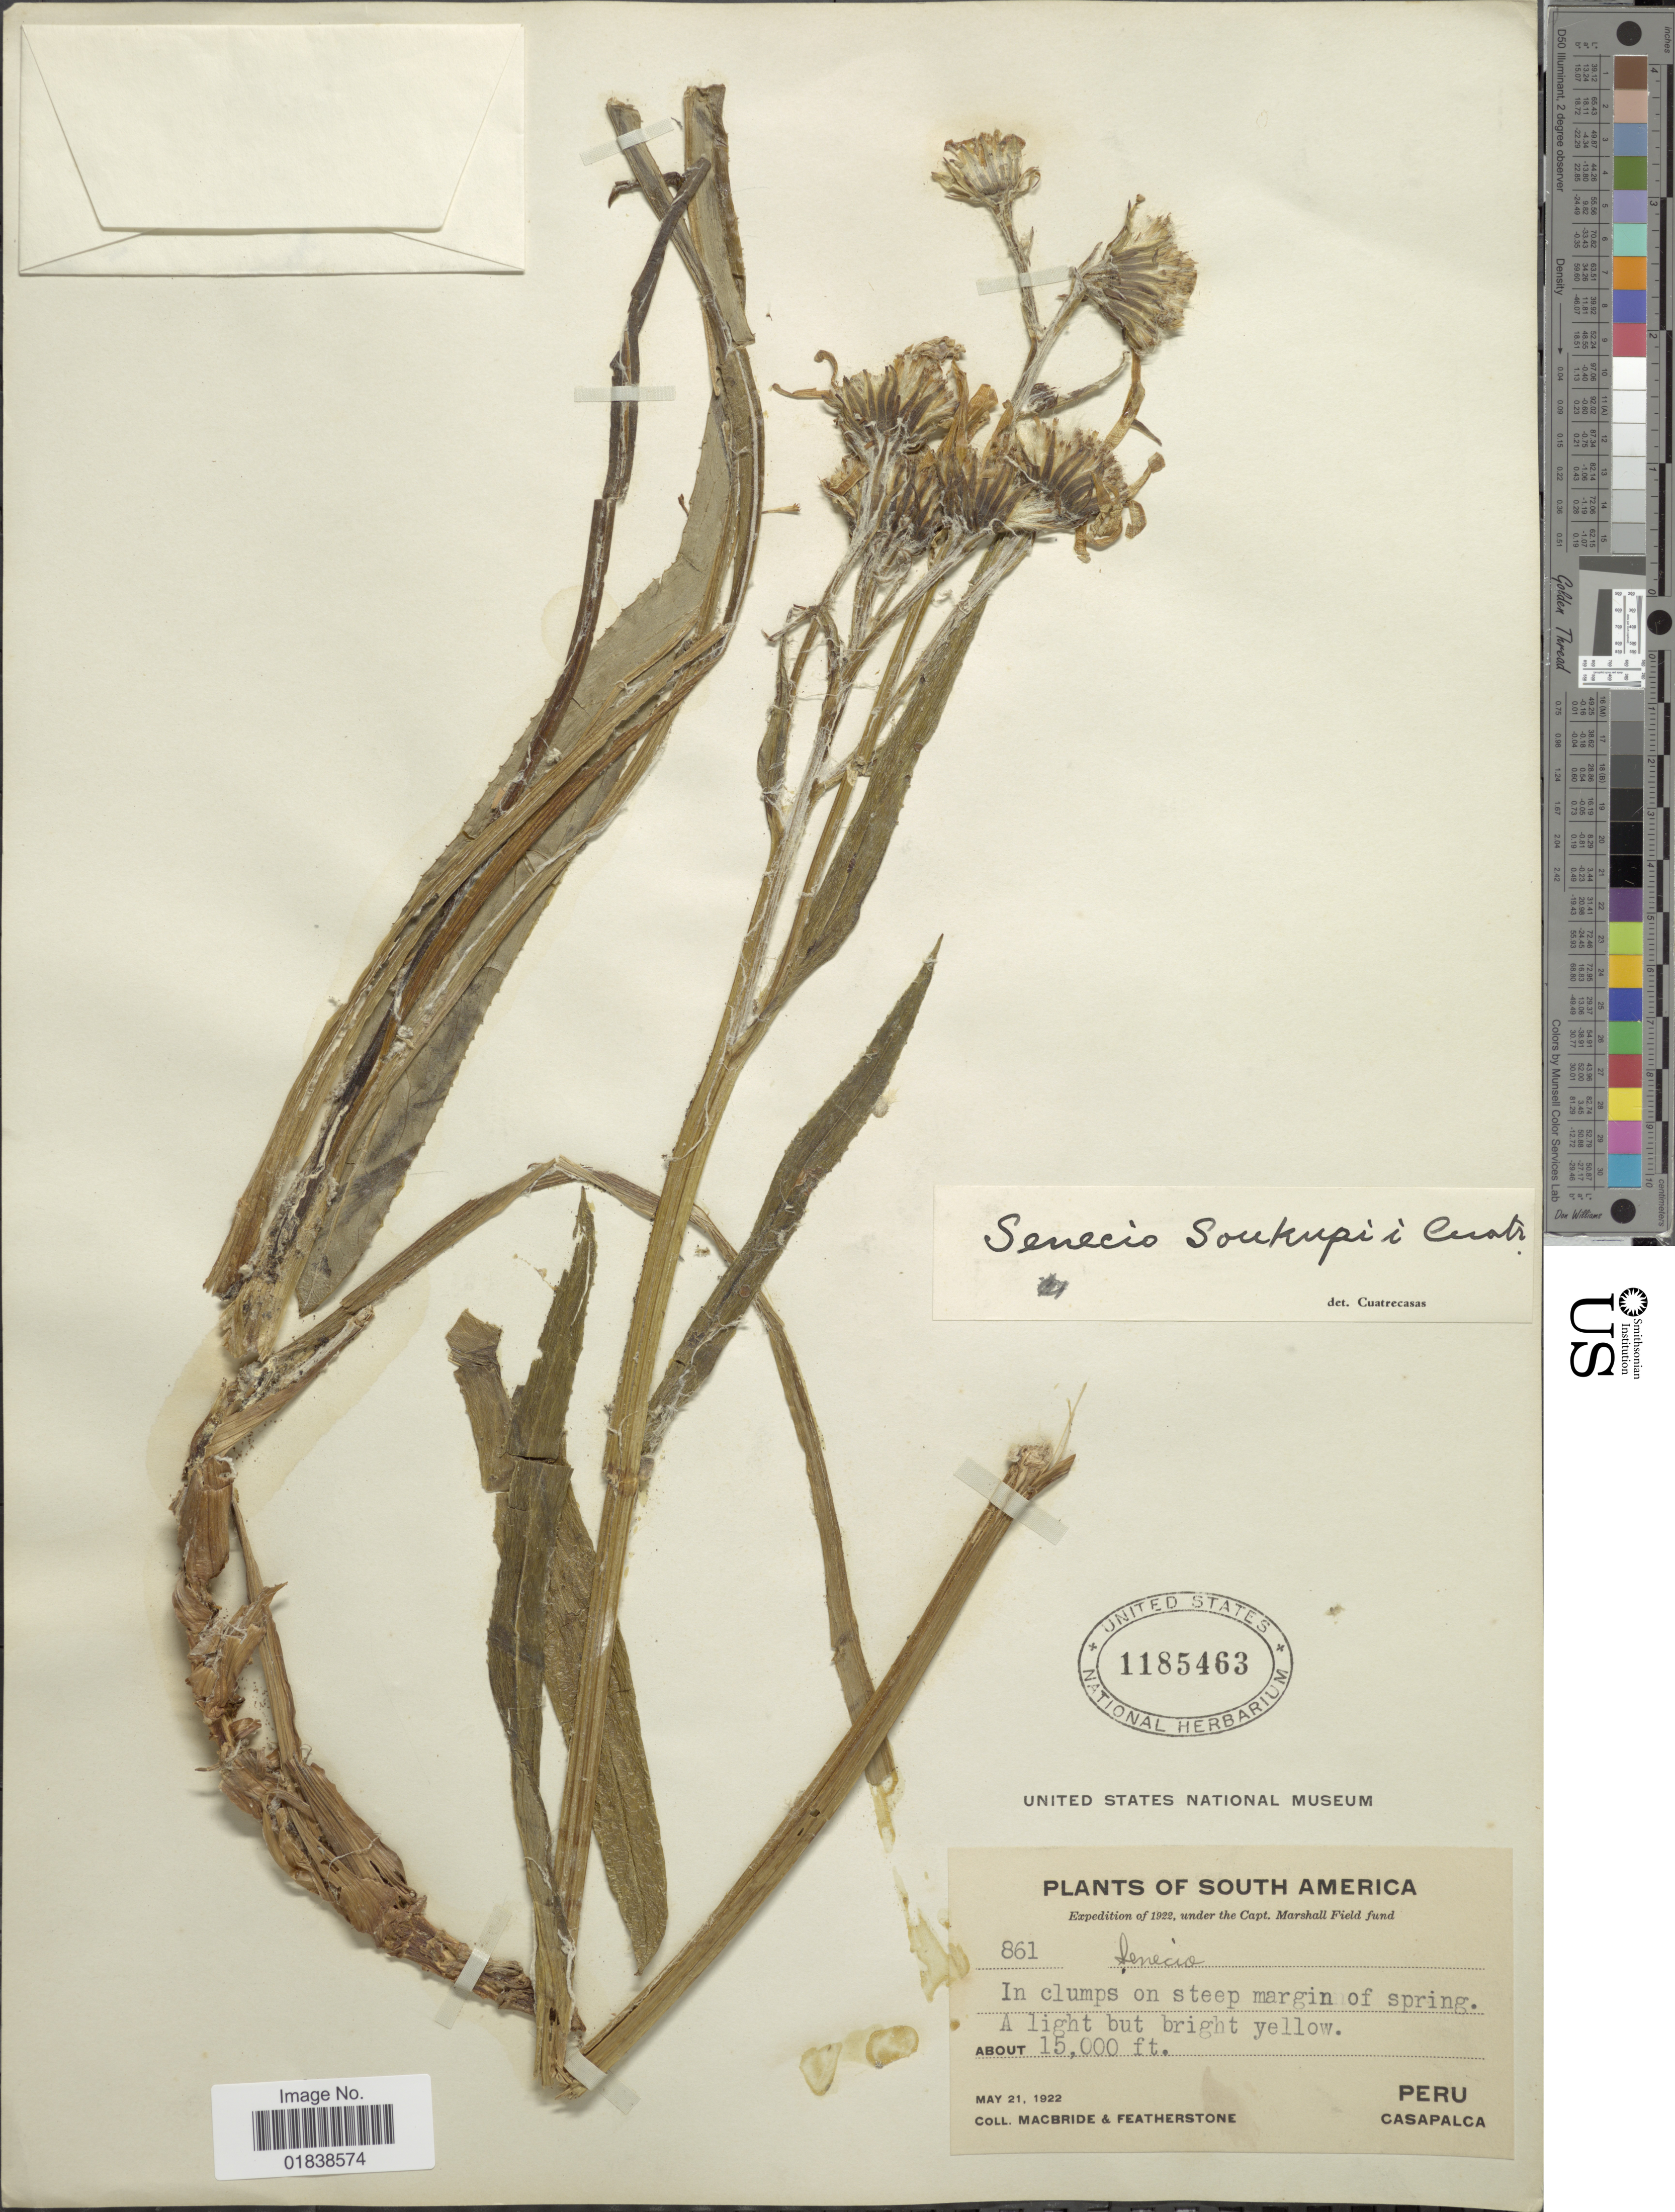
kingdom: Plantae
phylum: Tracheophyta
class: Magnoliopsida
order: Asterales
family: Asteraceae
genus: Senecio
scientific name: Senecio soukupii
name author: Cuatrec.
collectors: J. F. Macbride & -. Featherstone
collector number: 861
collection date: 1922-05-21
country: Peru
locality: South America, Casapalca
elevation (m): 4572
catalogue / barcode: US 1185463